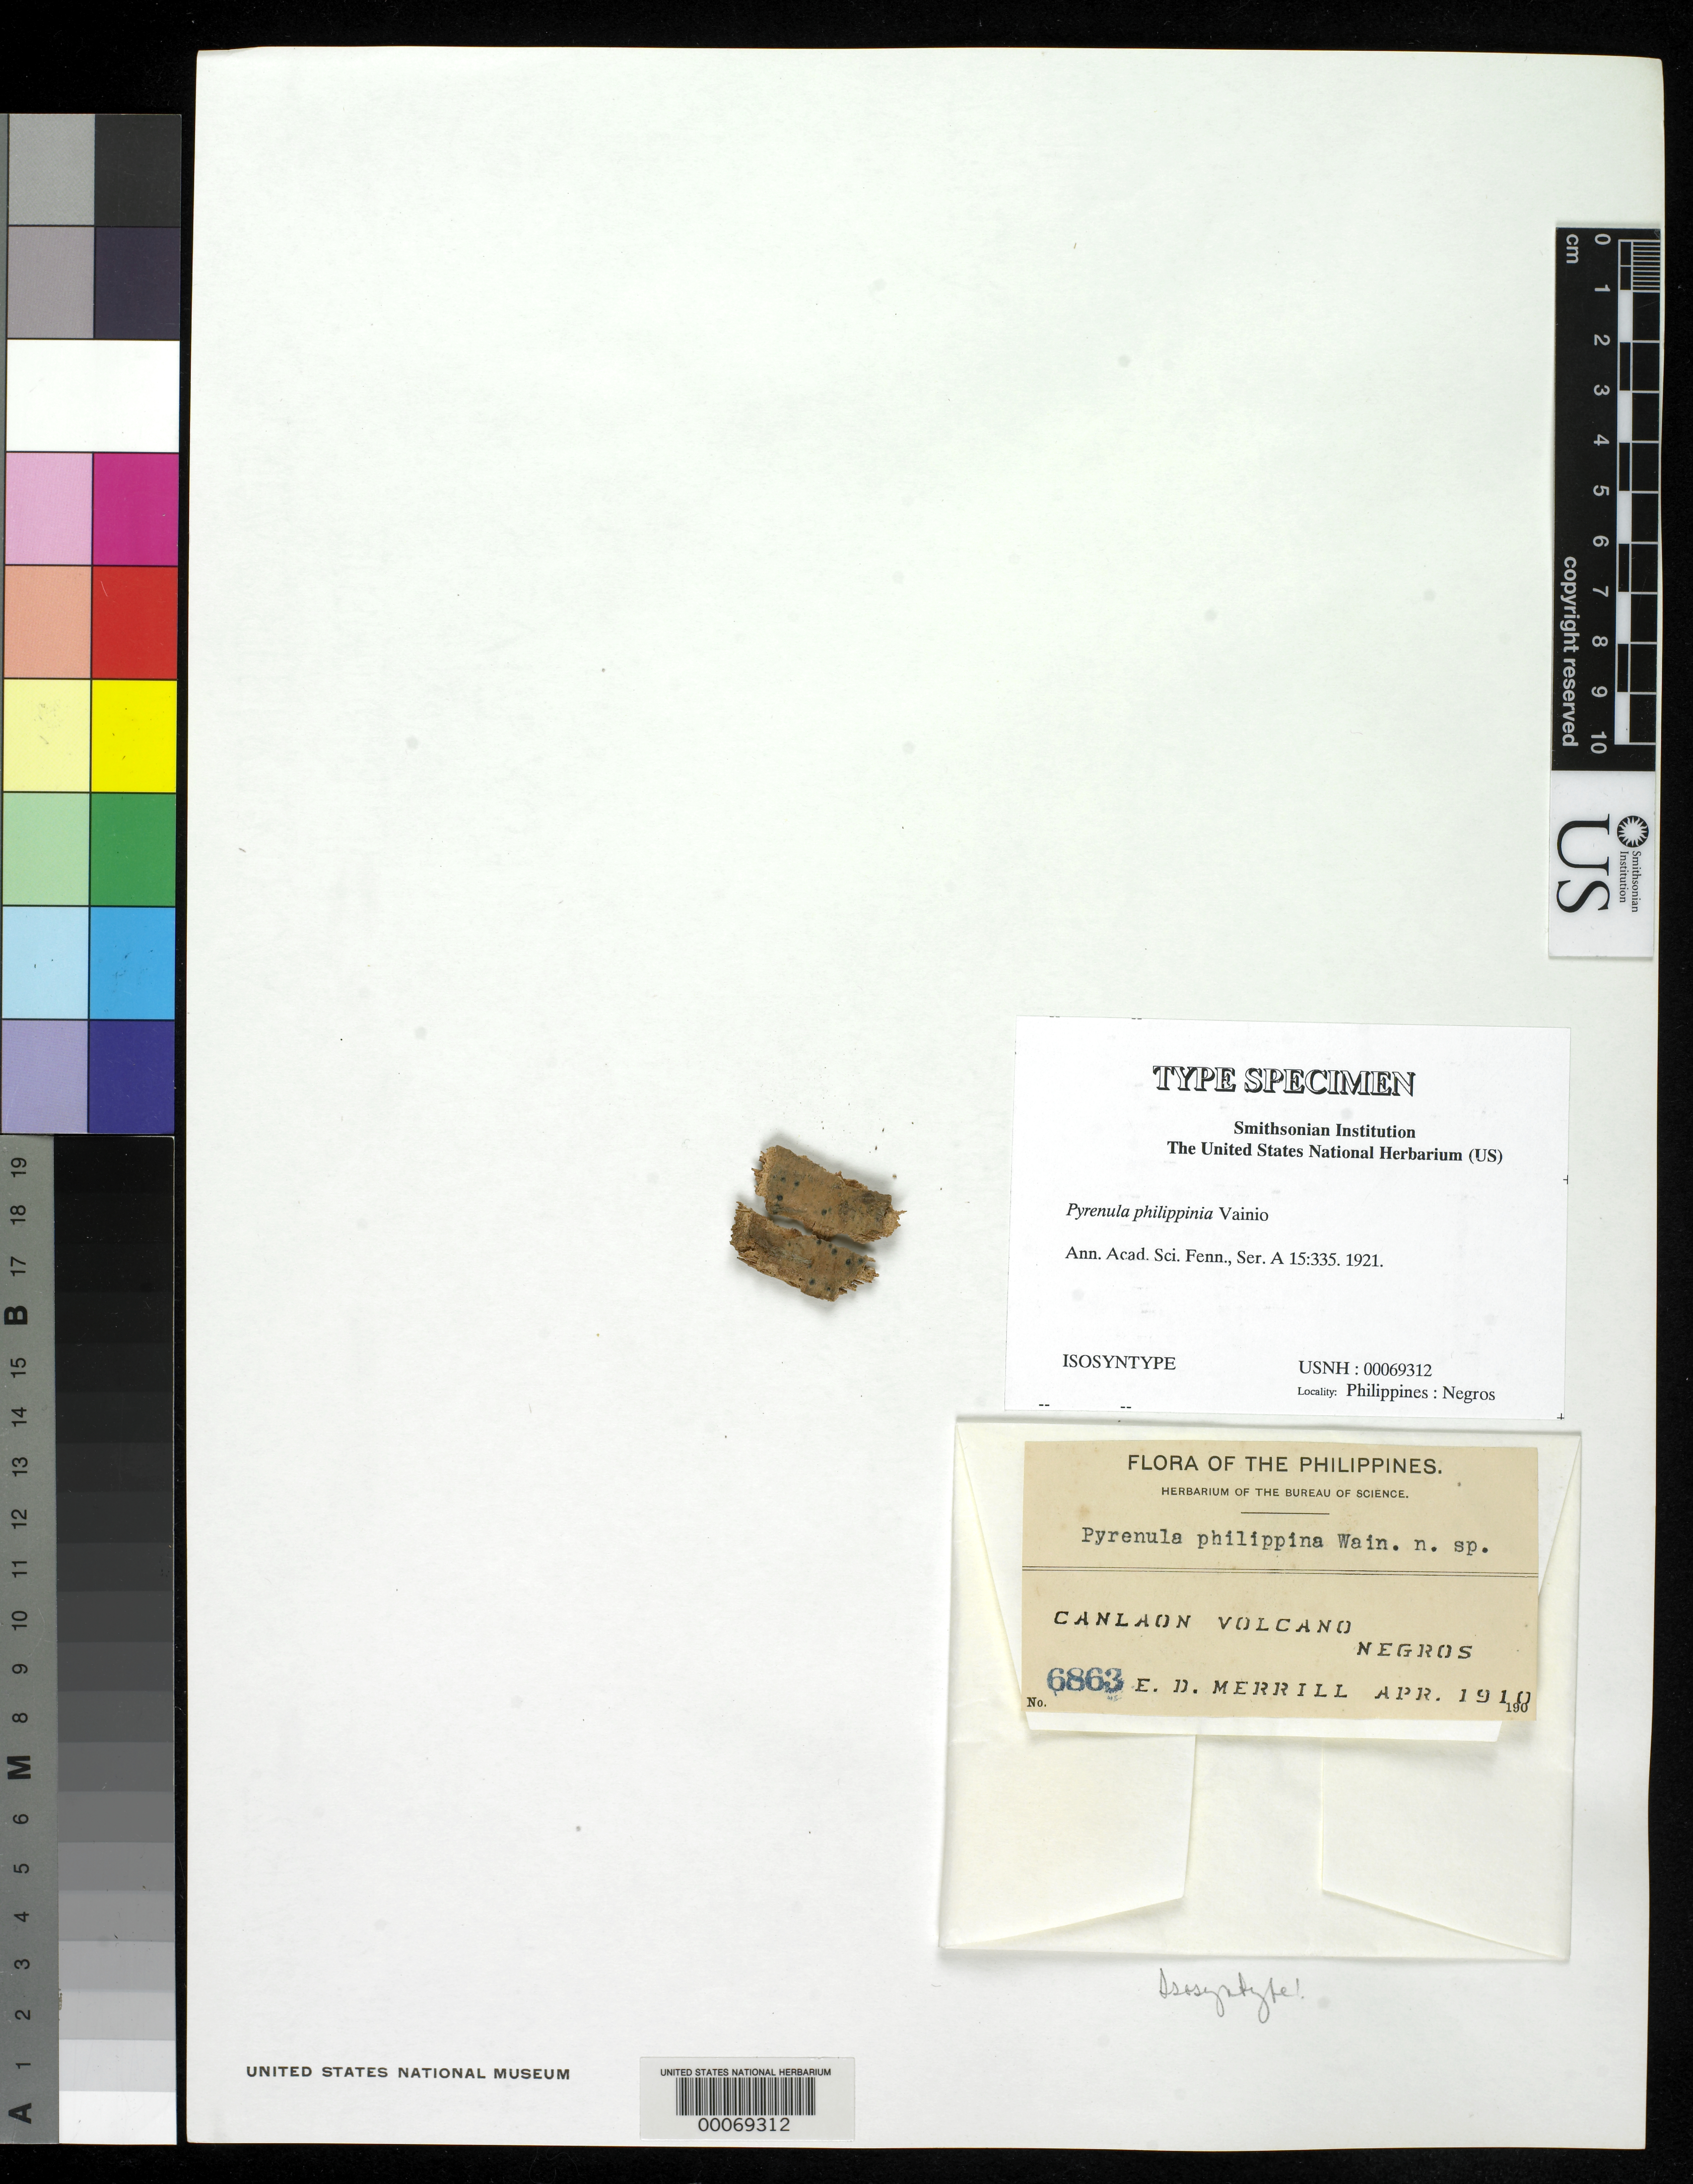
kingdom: Fungi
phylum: Ascomycota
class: Eurotiomycetes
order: Pyrenulales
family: Pyrenulaceae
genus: Pyrenula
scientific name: Pyrenula philippinia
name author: Vain.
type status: Isosyntype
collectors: E. D. Merrill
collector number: Bur. Sci. 6863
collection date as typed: Apr 1910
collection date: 1910-04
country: Philippines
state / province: Central Visayas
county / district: Negros Oriental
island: Negros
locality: Canlaon Volcano.